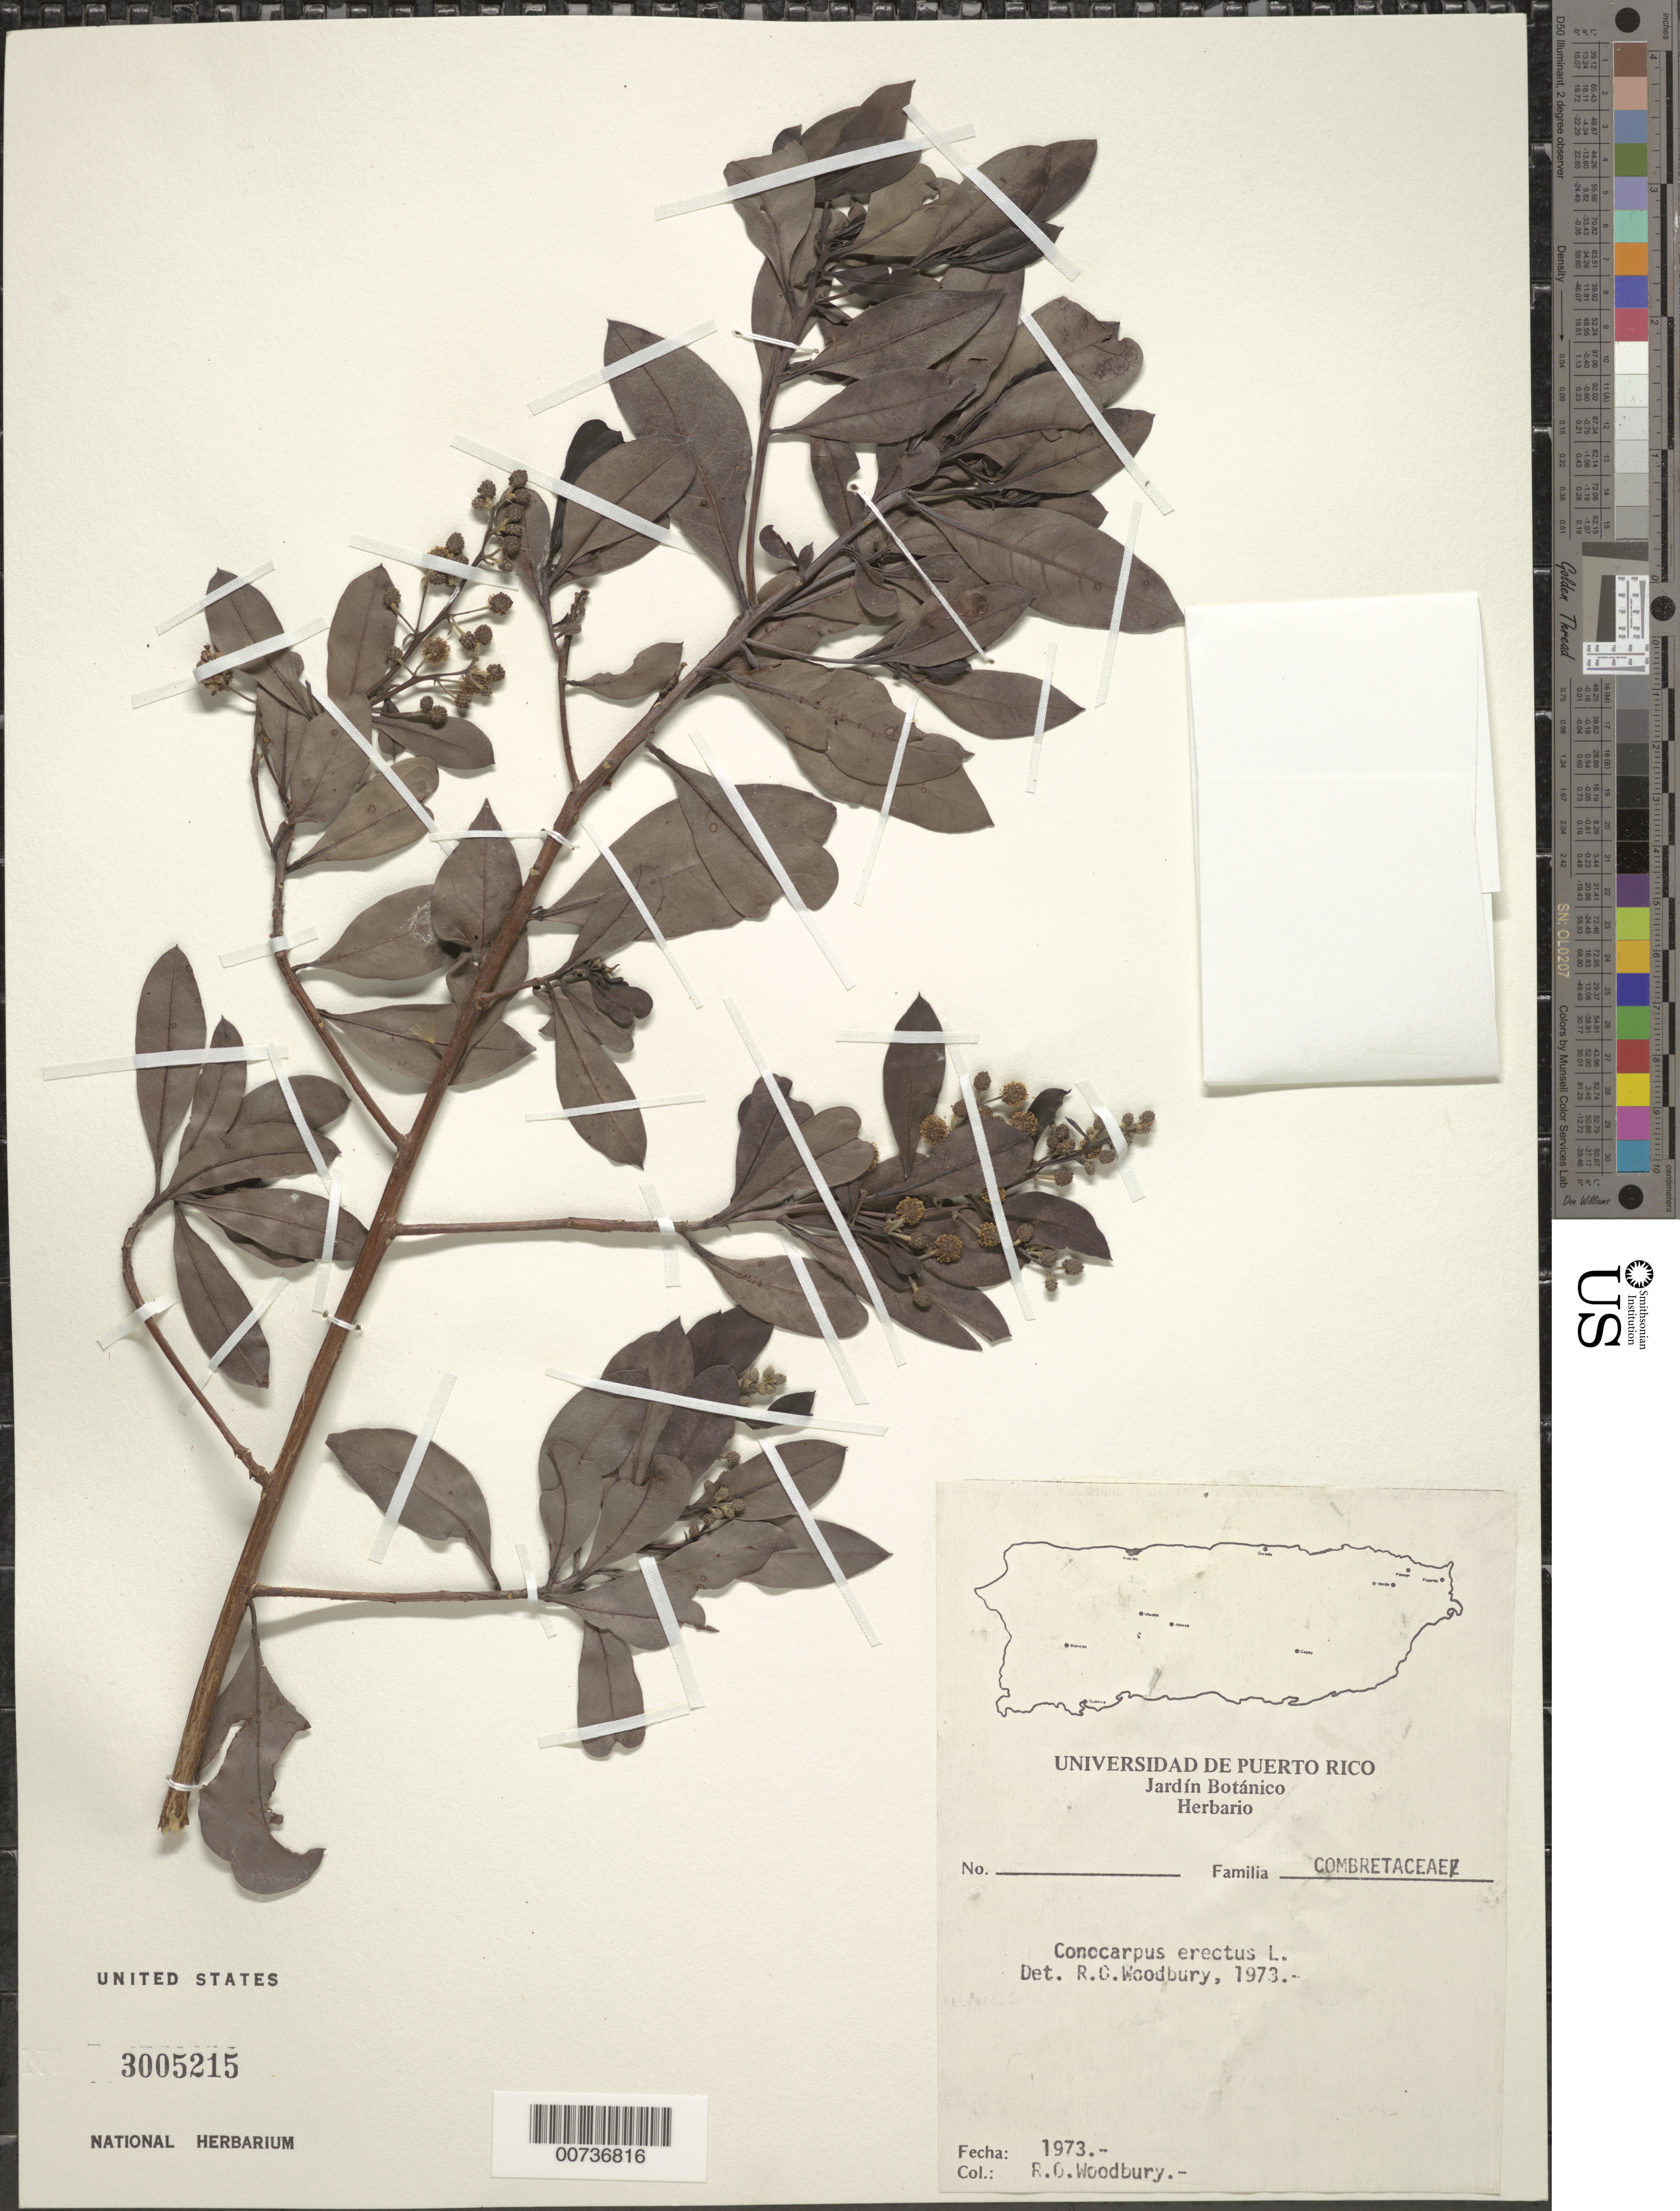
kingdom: Plantae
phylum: Tracheophyta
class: Magnoliopsida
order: Myrtales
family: Combretaceae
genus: Conocarpus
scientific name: Conocarpus erectus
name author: L.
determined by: Woodbury, R. O.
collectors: R. O. Woodbury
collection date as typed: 1973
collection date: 1973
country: Puerto Rico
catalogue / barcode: US 3005215